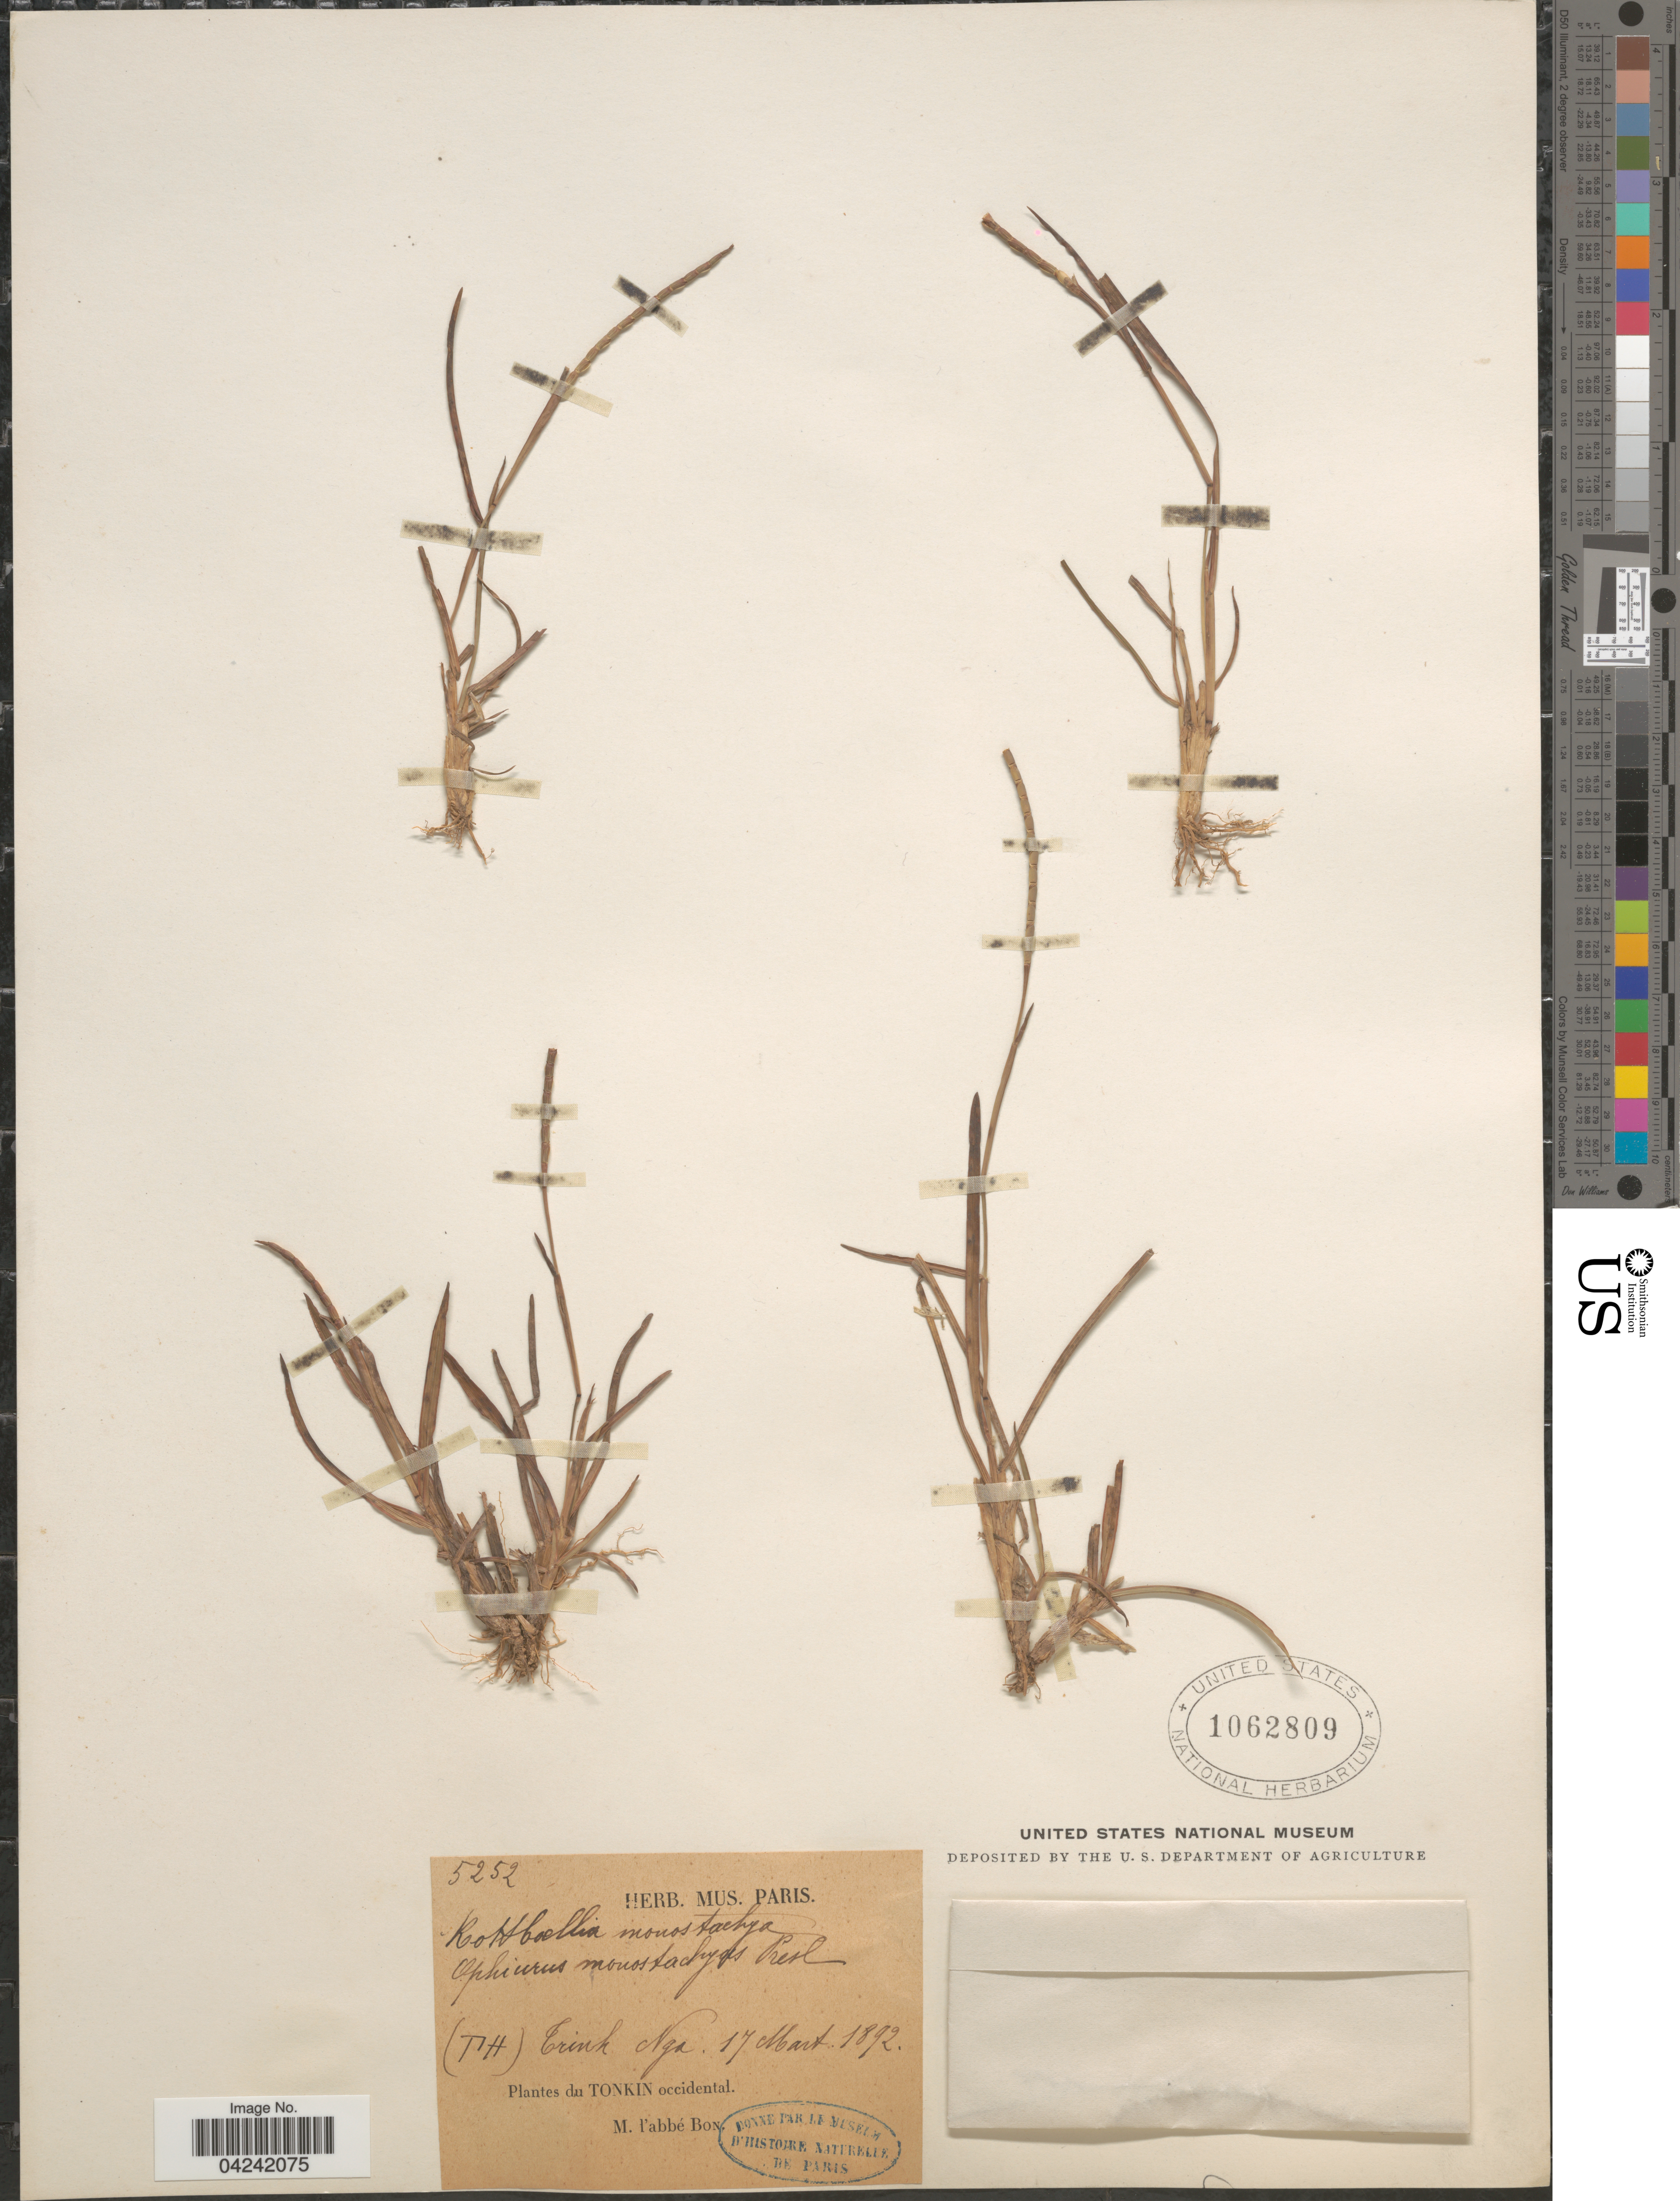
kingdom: Plantae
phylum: Tracheophyta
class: Liliopsida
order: Poales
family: Poaceae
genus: Mnesithea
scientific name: Mnesithea laevis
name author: (Retz.) Kunth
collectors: H. F. Bon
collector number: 5252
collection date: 1892-03-17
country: Vietnam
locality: Trink Nga. Tonkin occidental.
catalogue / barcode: US 1062809